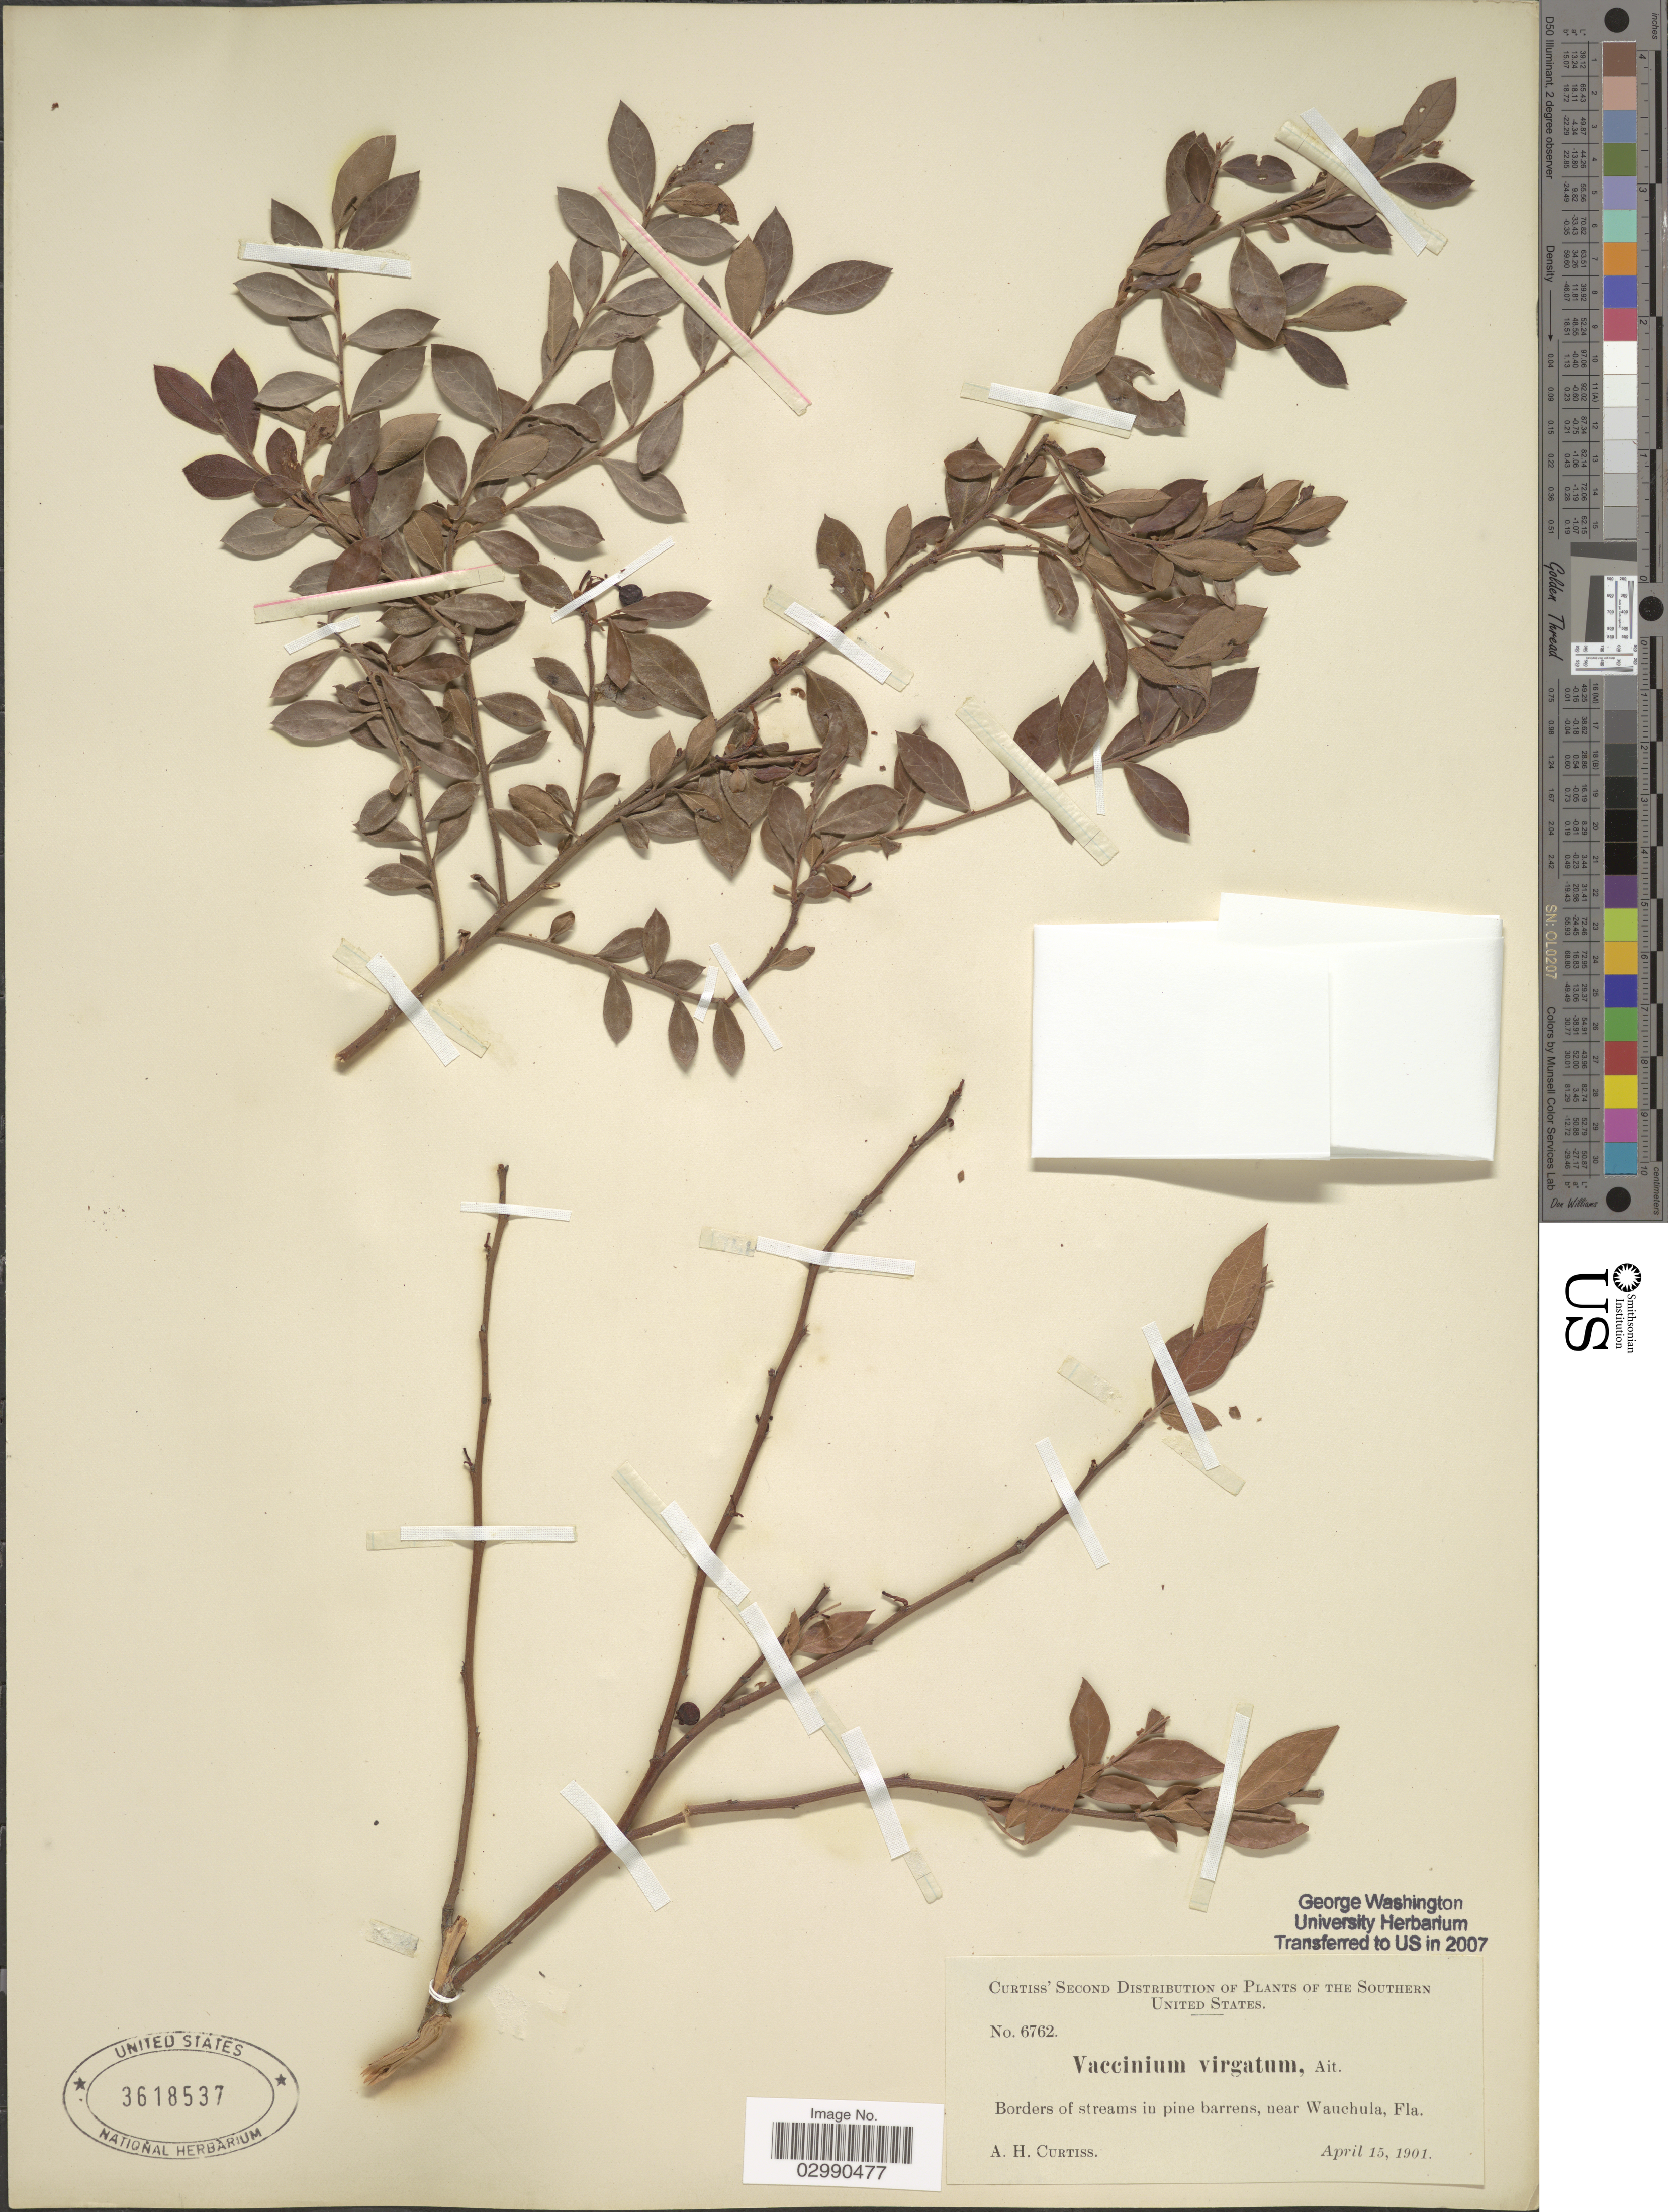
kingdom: Plantae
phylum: Tracheophyta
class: Magnoliopsida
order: Ericales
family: Ericaceae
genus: Vaccinium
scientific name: Vaccinium virgatum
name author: Aiton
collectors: A. H. Curtiss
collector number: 6762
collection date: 1901-04-15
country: United States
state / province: Florida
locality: Southern United States. Near Wauchula, Fla.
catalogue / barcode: US 3618537